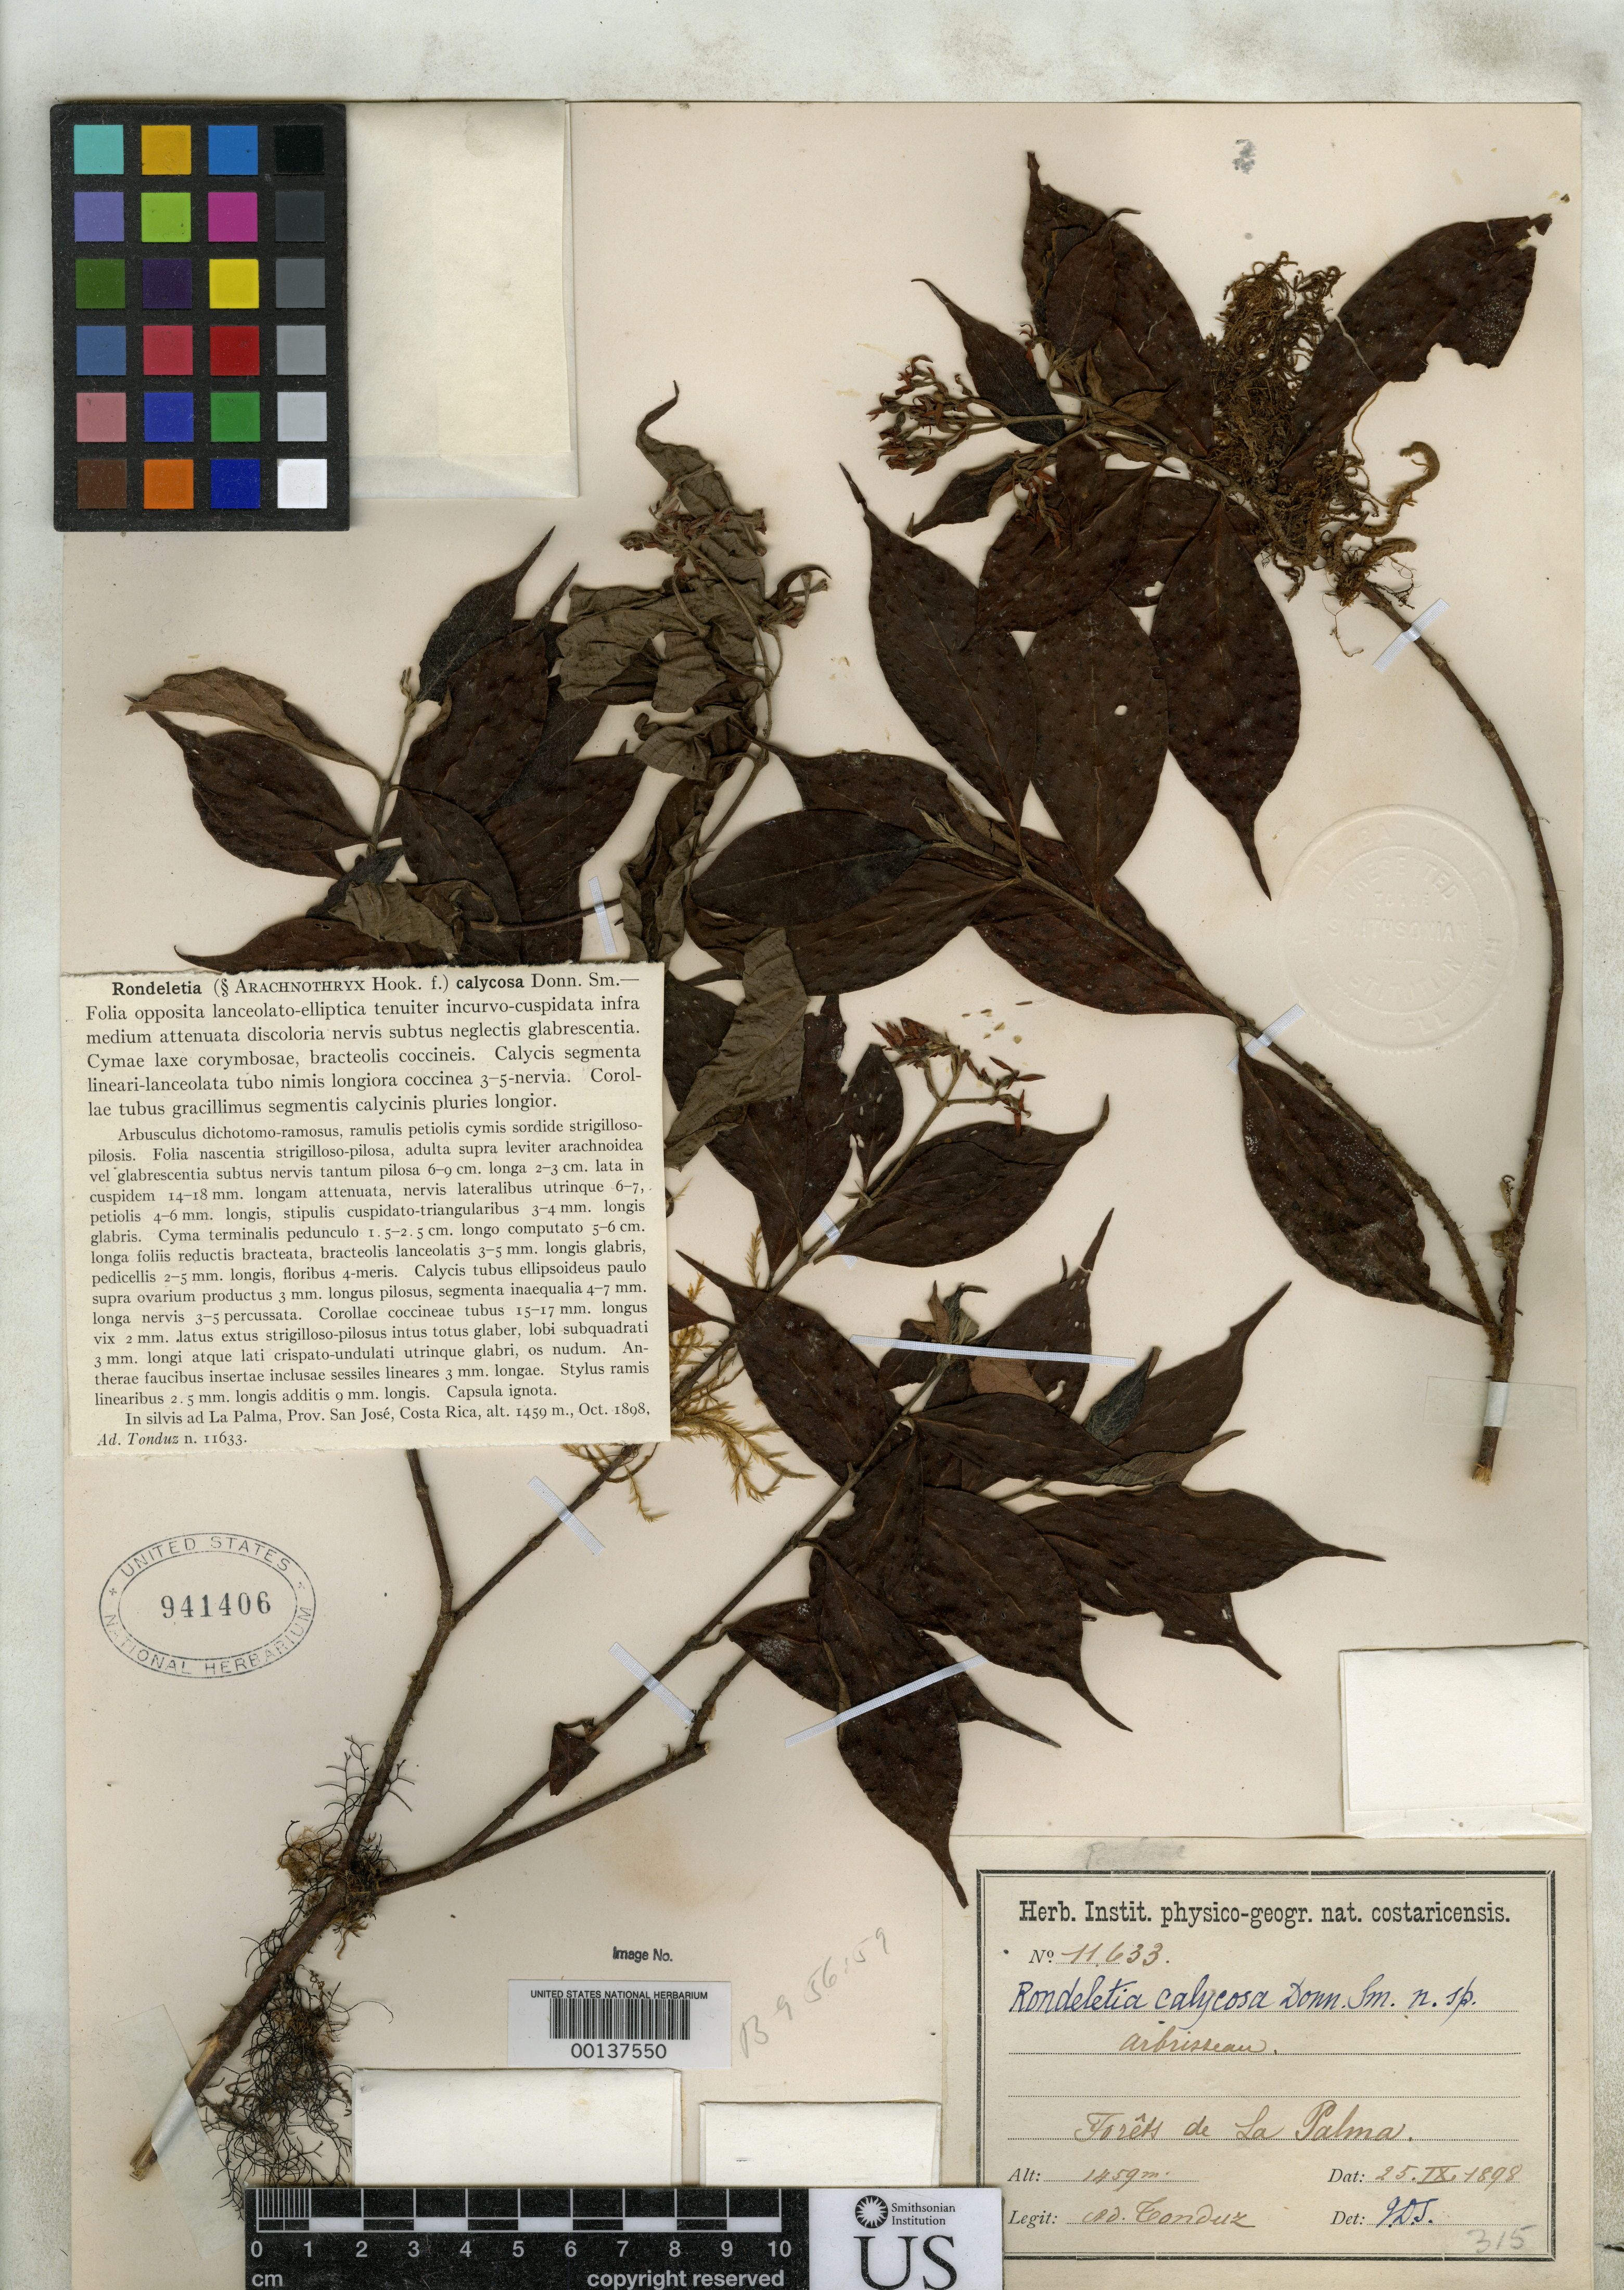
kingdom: Plantae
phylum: Tracheophyta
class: Magnoliopsida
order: Gentianales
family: Rubiaceae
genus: Rondeletia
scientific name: Rondeletia calycosa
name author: Donn. Sm.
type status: Type Collection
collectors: A. Tonduz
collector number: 11633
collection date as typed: Oct 1898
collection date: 1898-10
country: Costa Rica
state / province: San José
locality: La Palma.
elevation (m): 1459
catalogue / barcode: US 941406